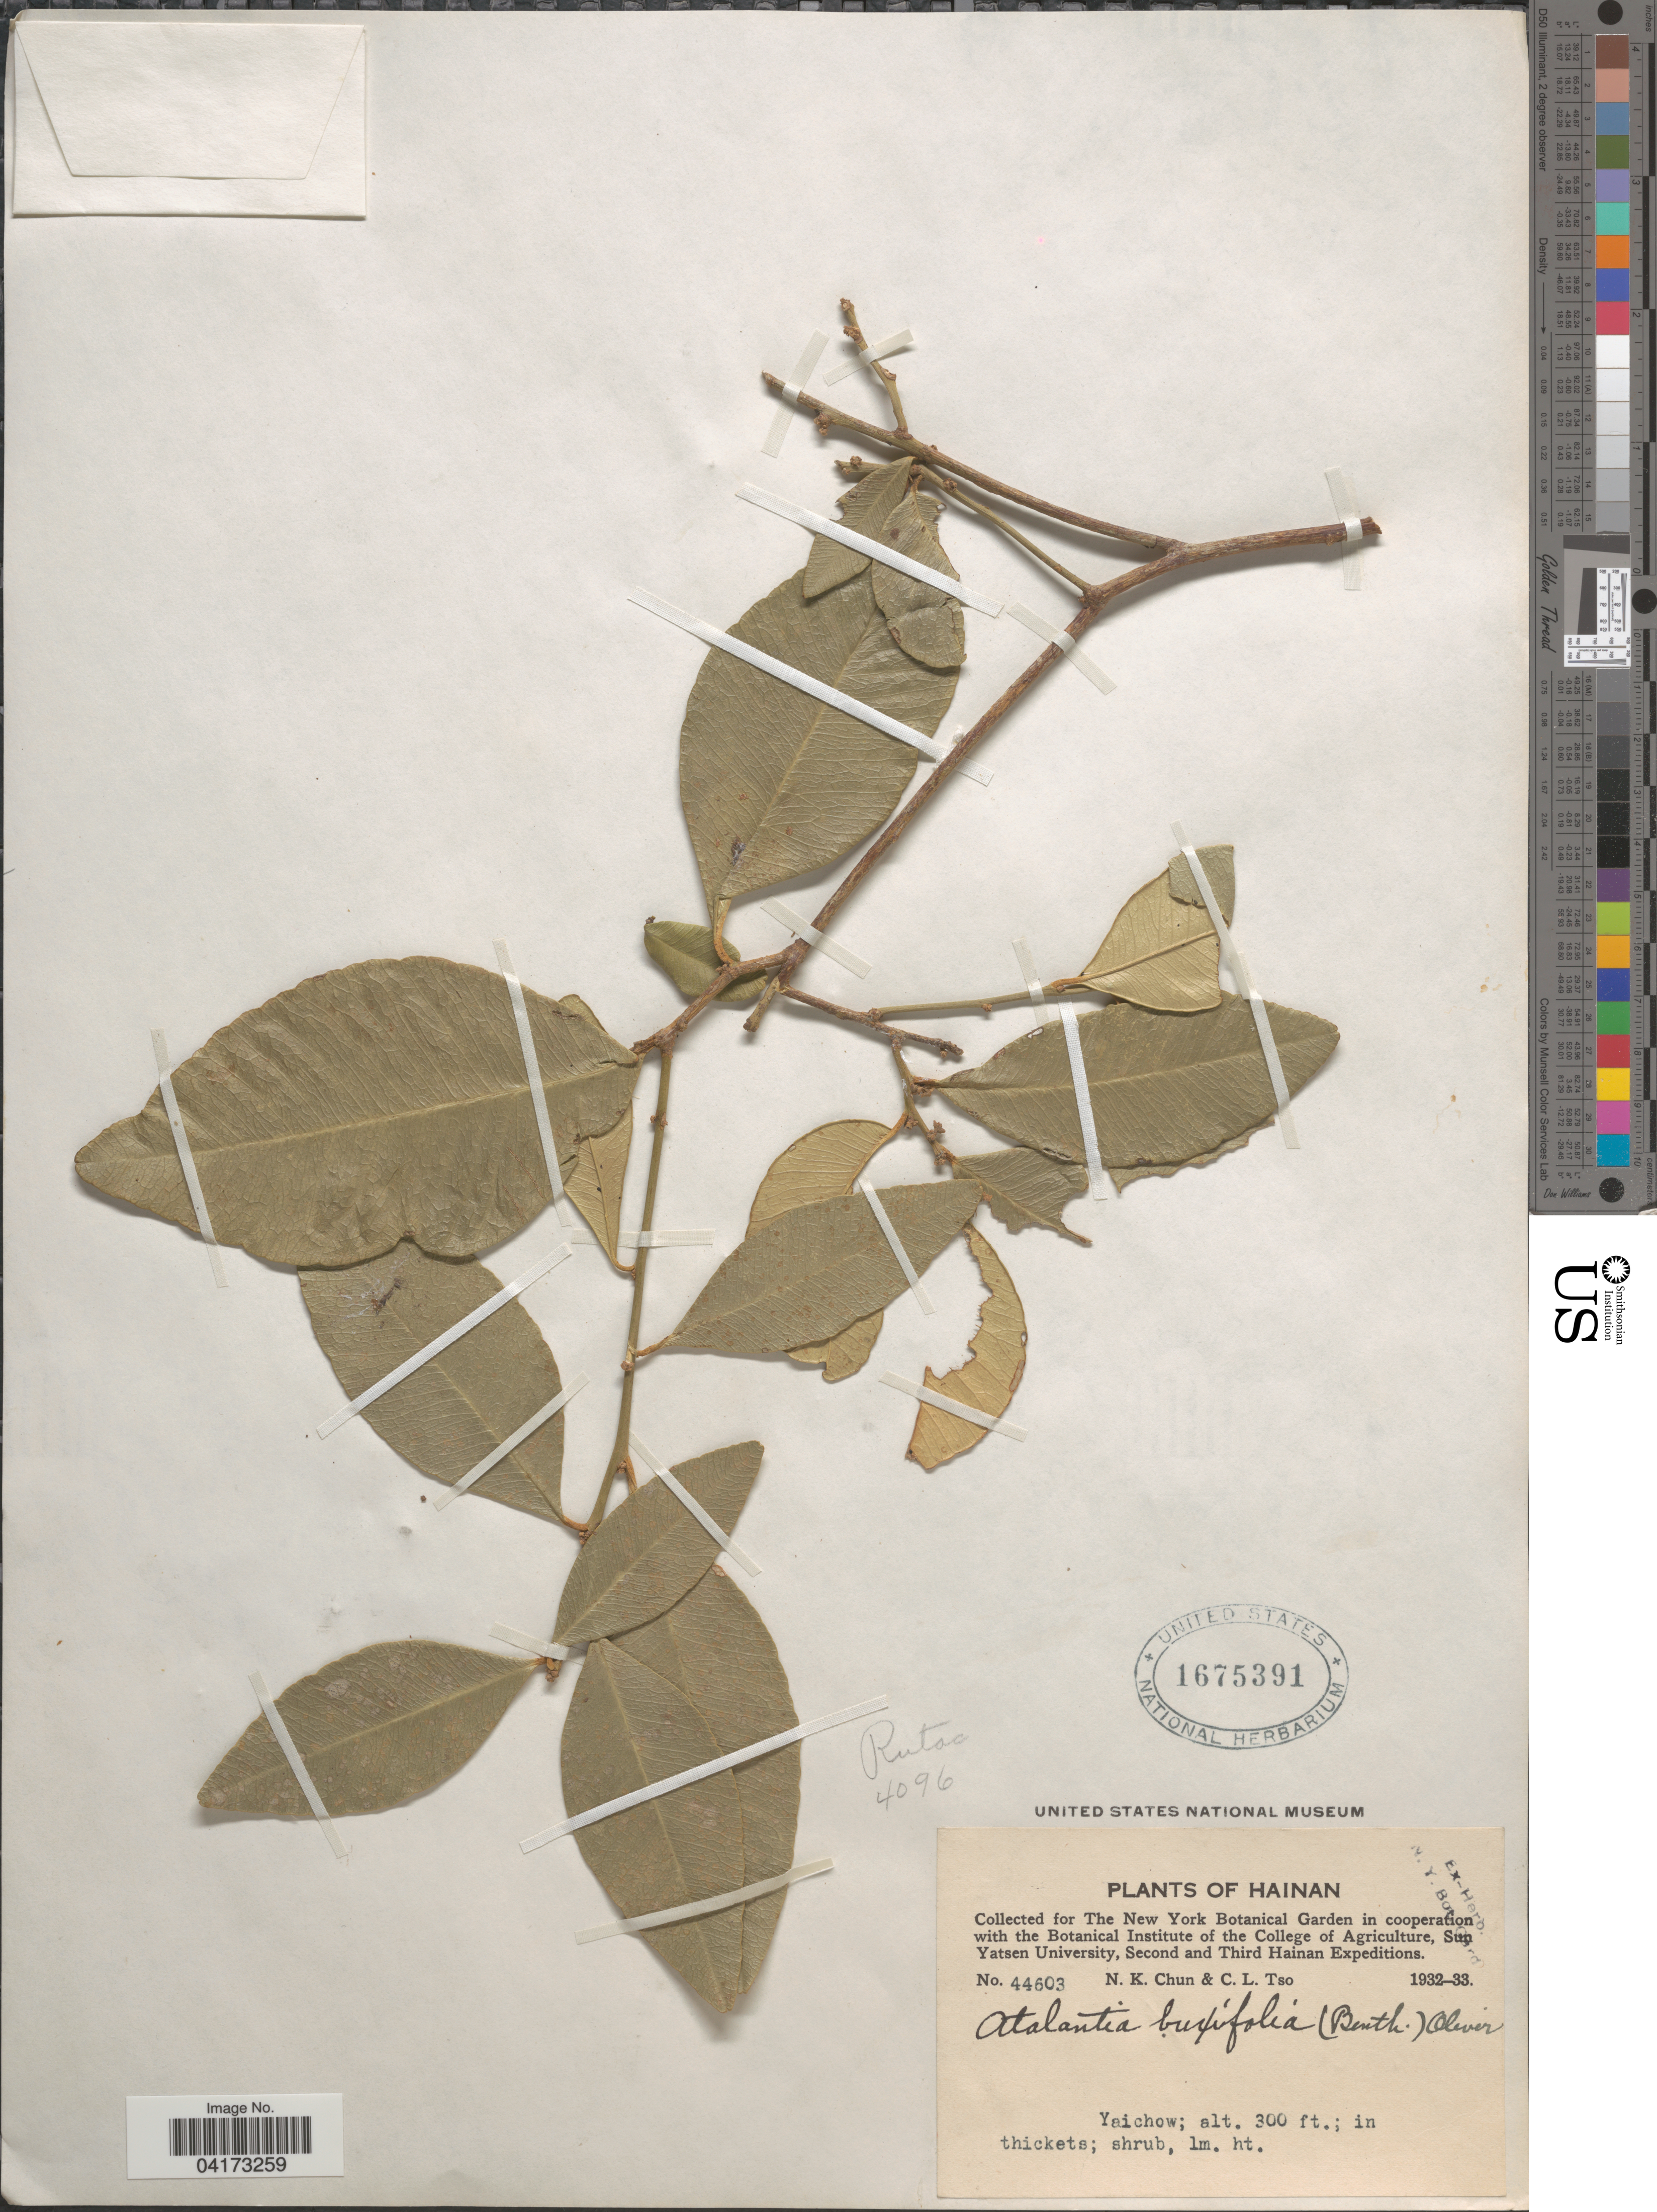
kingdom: Plantae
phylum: Tracheophyta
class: Magnoliopsida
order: Sapindales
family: Rutaceae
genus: Atalantia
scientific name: Atalantia buxifolia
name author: (Poir.) Oliv.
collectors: N. K. Chun & C. Tso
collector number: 44603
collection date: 1932/1933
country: China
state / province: Hainan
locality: Second and Third Hainan Expedition. Yaichow.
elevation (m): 91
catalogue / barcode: US 1675391